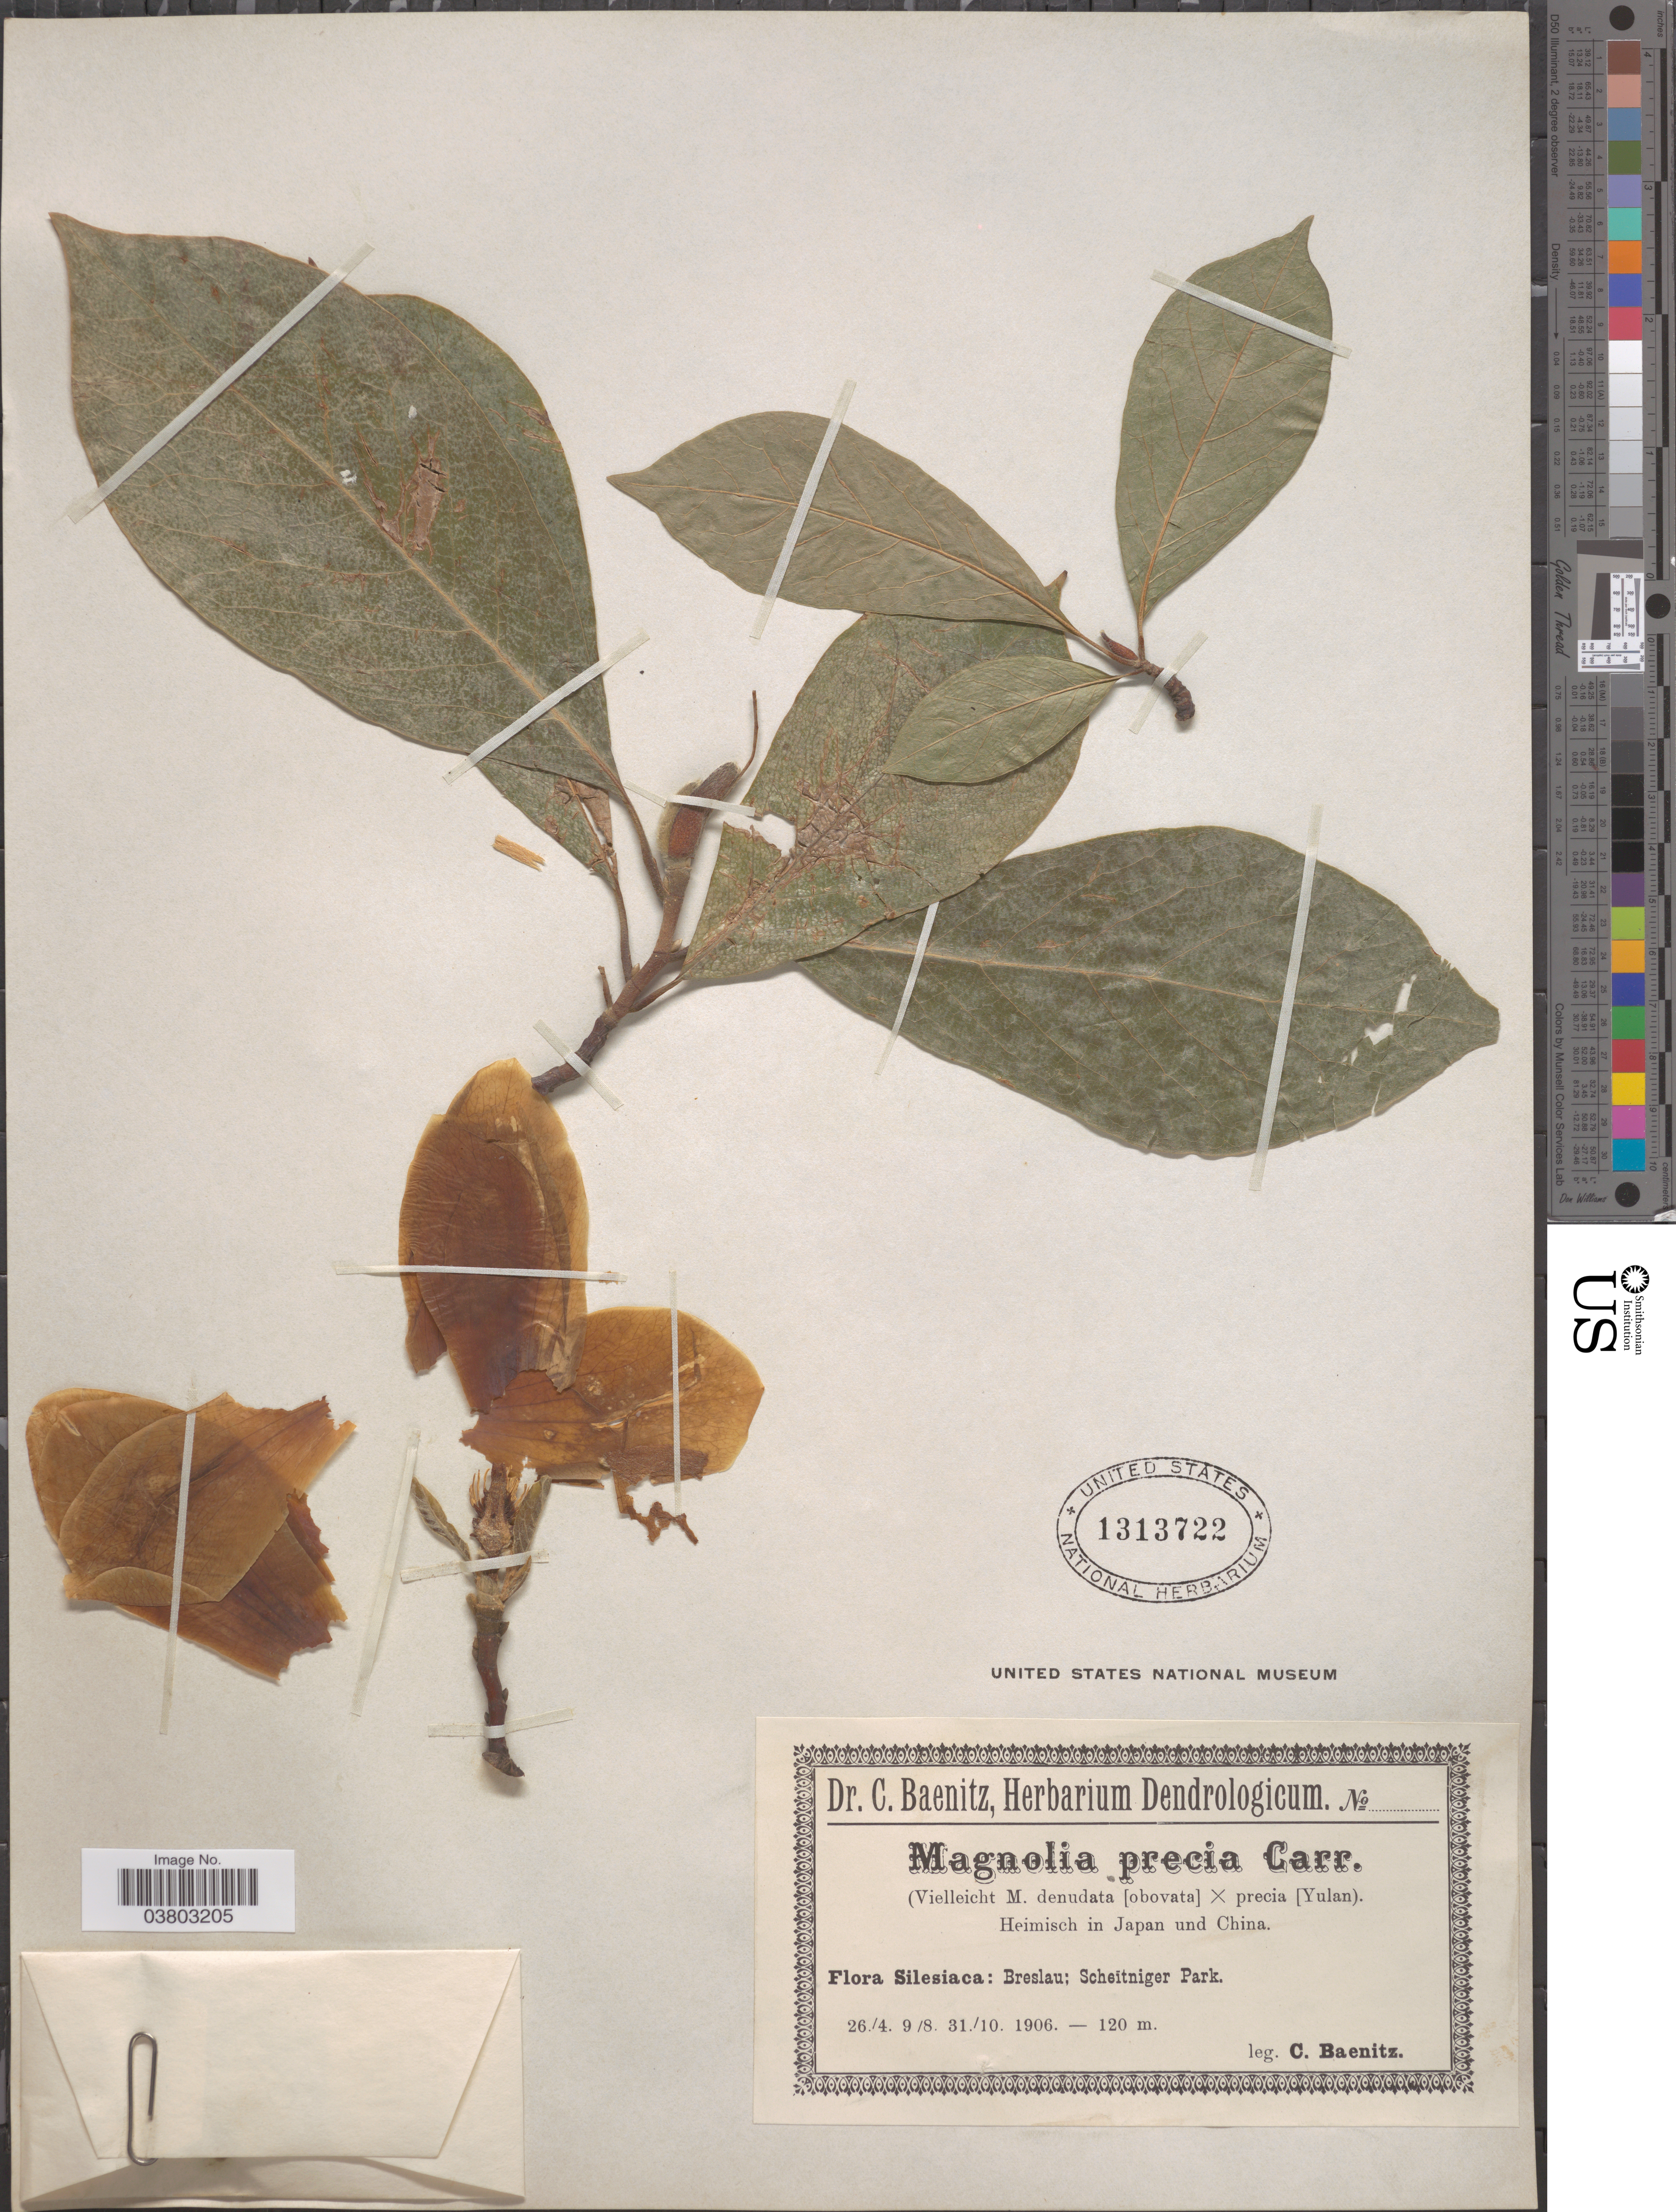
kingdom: Plantae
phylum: Tracheophyta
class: Magnoliopsida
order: Magnoliales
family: Magnoliaceae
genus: Magnolia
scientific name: Magnolia denudata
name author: Desr.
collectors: C. G. Baenitz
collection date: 1906-04-26/1906-10-31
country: Poland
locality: Silesiaca: Breslau; Scheïtniger Park.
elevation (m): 120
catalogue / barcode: US 1313722